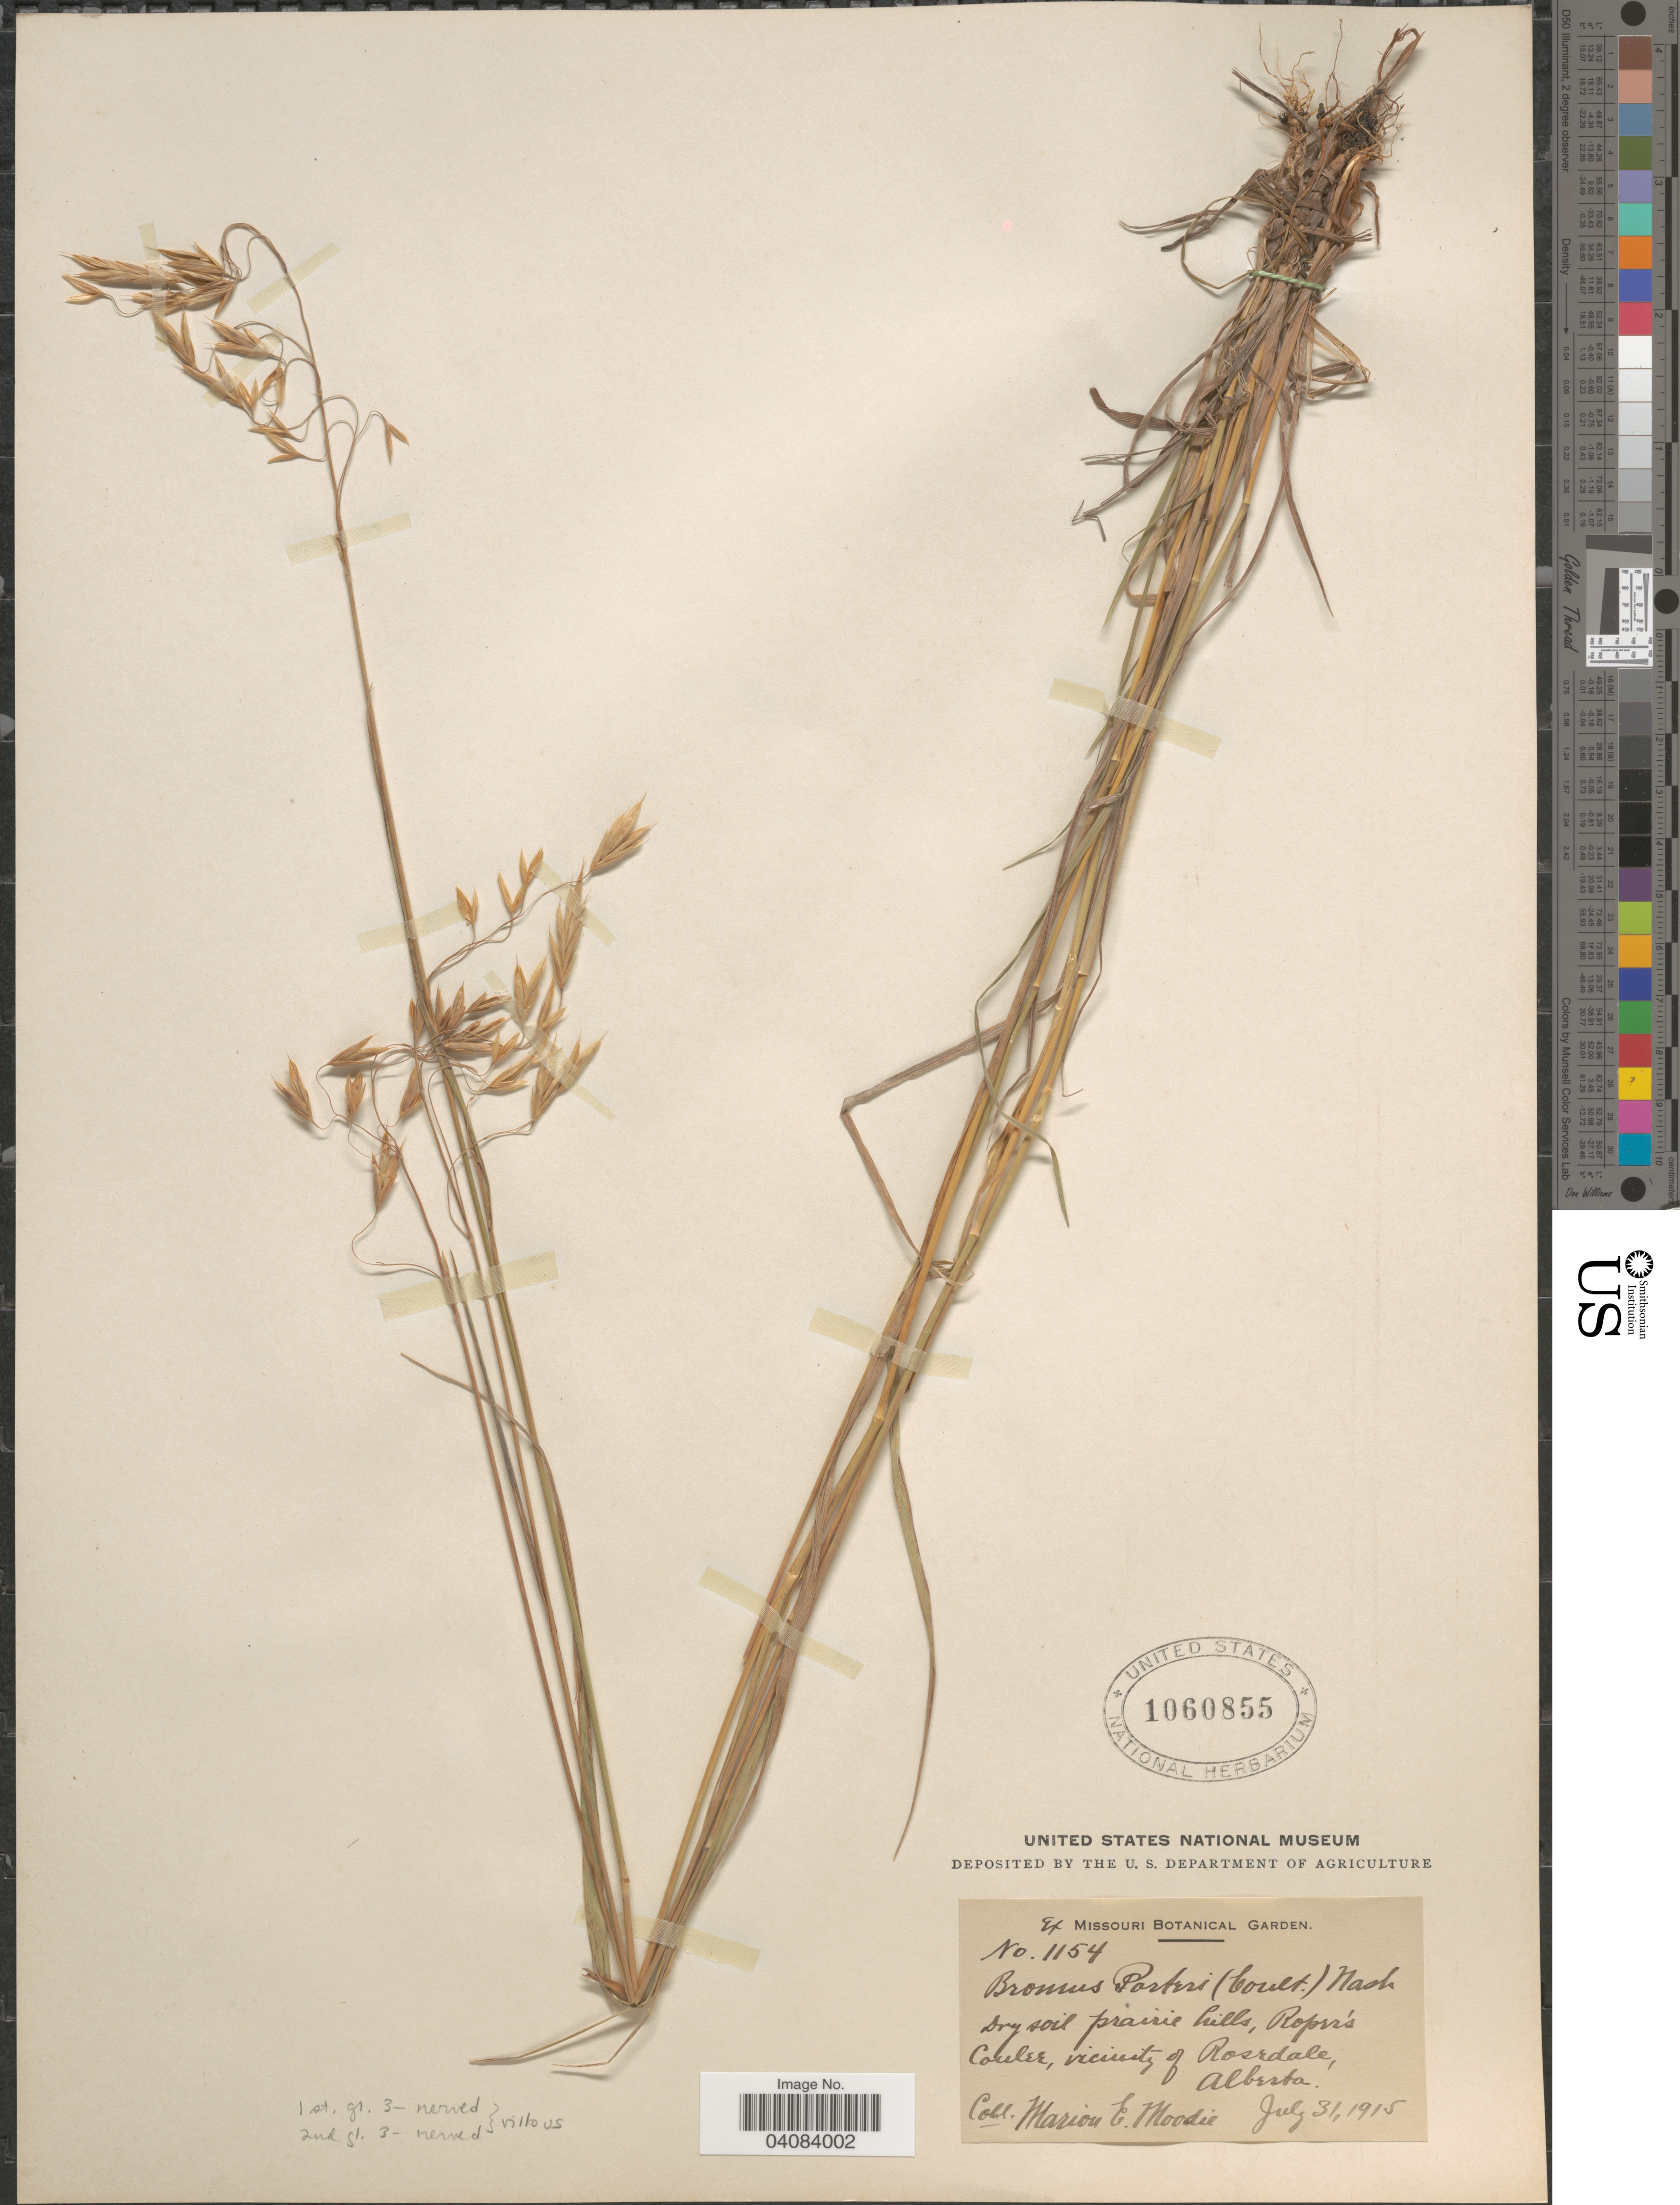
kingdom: Plantae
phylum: Tracheophyta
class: Liliopsida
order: Poales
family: Poaceae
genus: Bromus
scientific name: Bromus porteri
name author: (J.M. Coult.) Nash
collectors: M. E. Moodie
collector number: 1154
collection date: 1915-07-31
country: Canada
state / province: Alberta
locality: Dry soil prairie hills, Roper's Coulee, vicinity of Rosedale.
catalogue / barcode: US 1060855